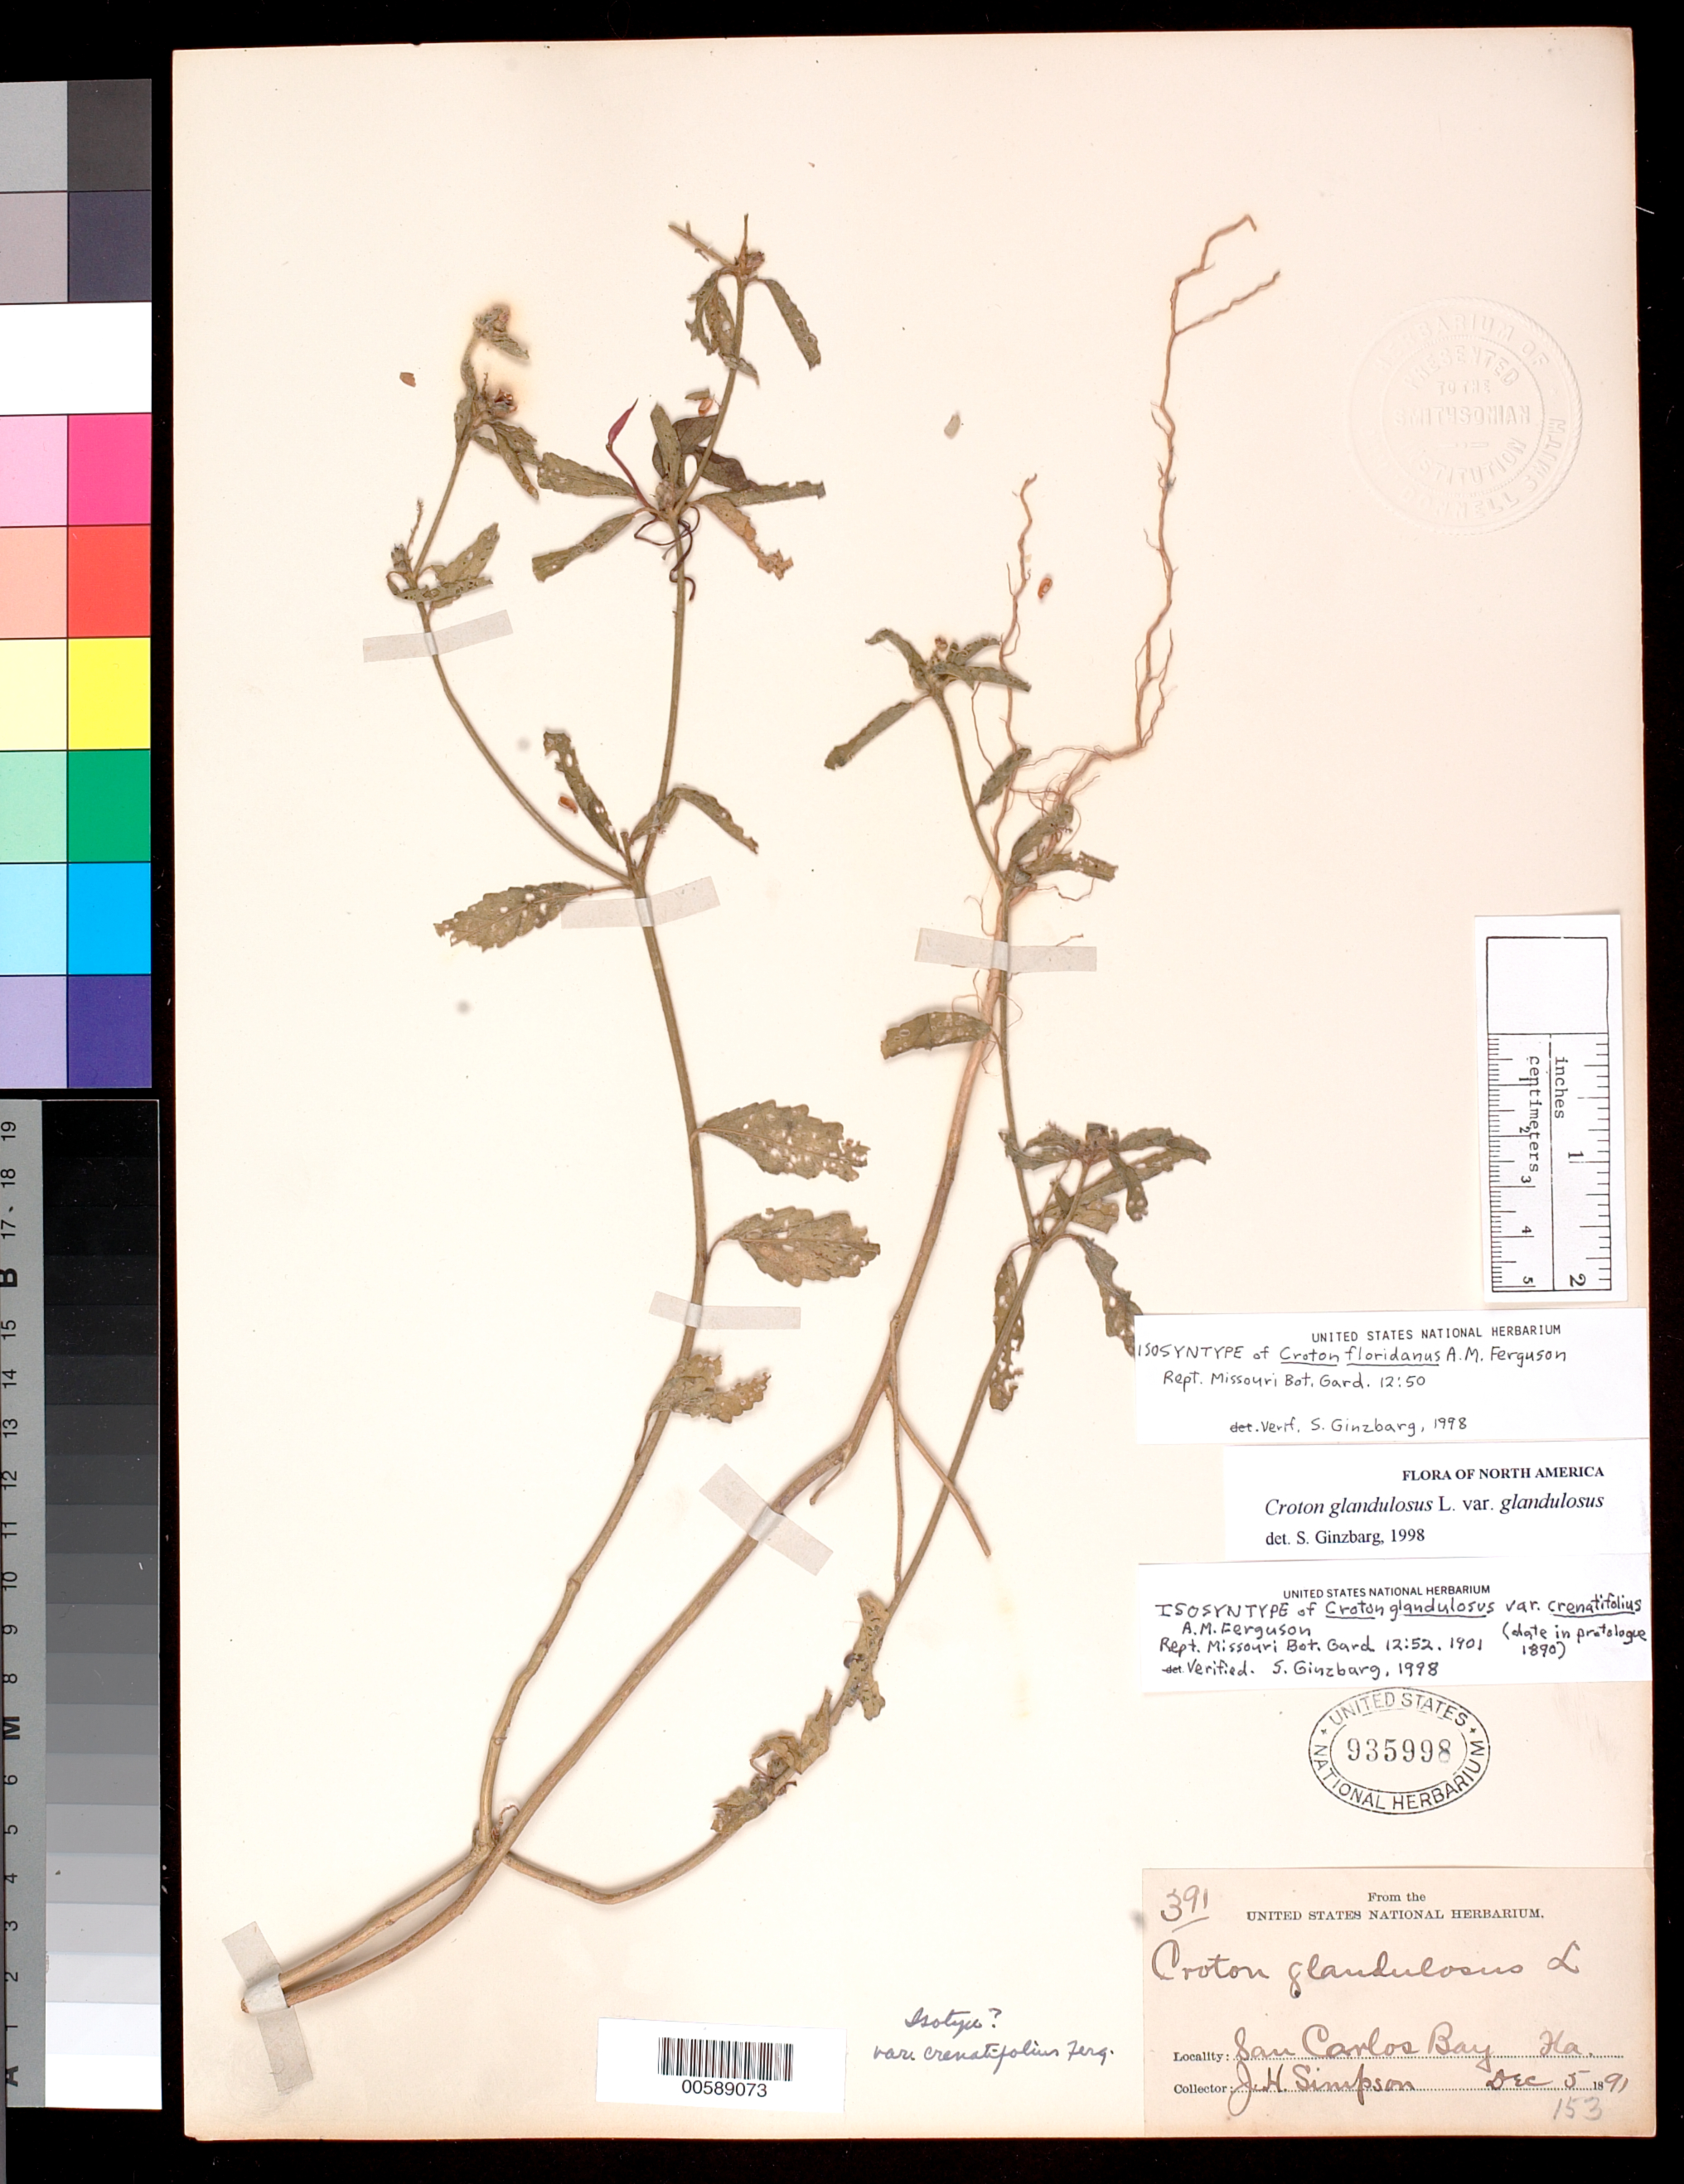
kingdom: Plantae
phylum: Tracheophyta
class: Magnoliopsida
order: Malpighiales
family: Euphorbiaceae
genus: Croton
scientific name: Croton glandulosus var. crenatifolius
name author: A.M. Ferguson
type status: Isosyntype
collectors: J. H. Simpson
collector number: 391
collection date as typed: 05 Dec 1891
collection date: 1891-12-05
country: United States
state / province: Florida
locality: San Carlos Bay.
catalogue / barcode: US 935998